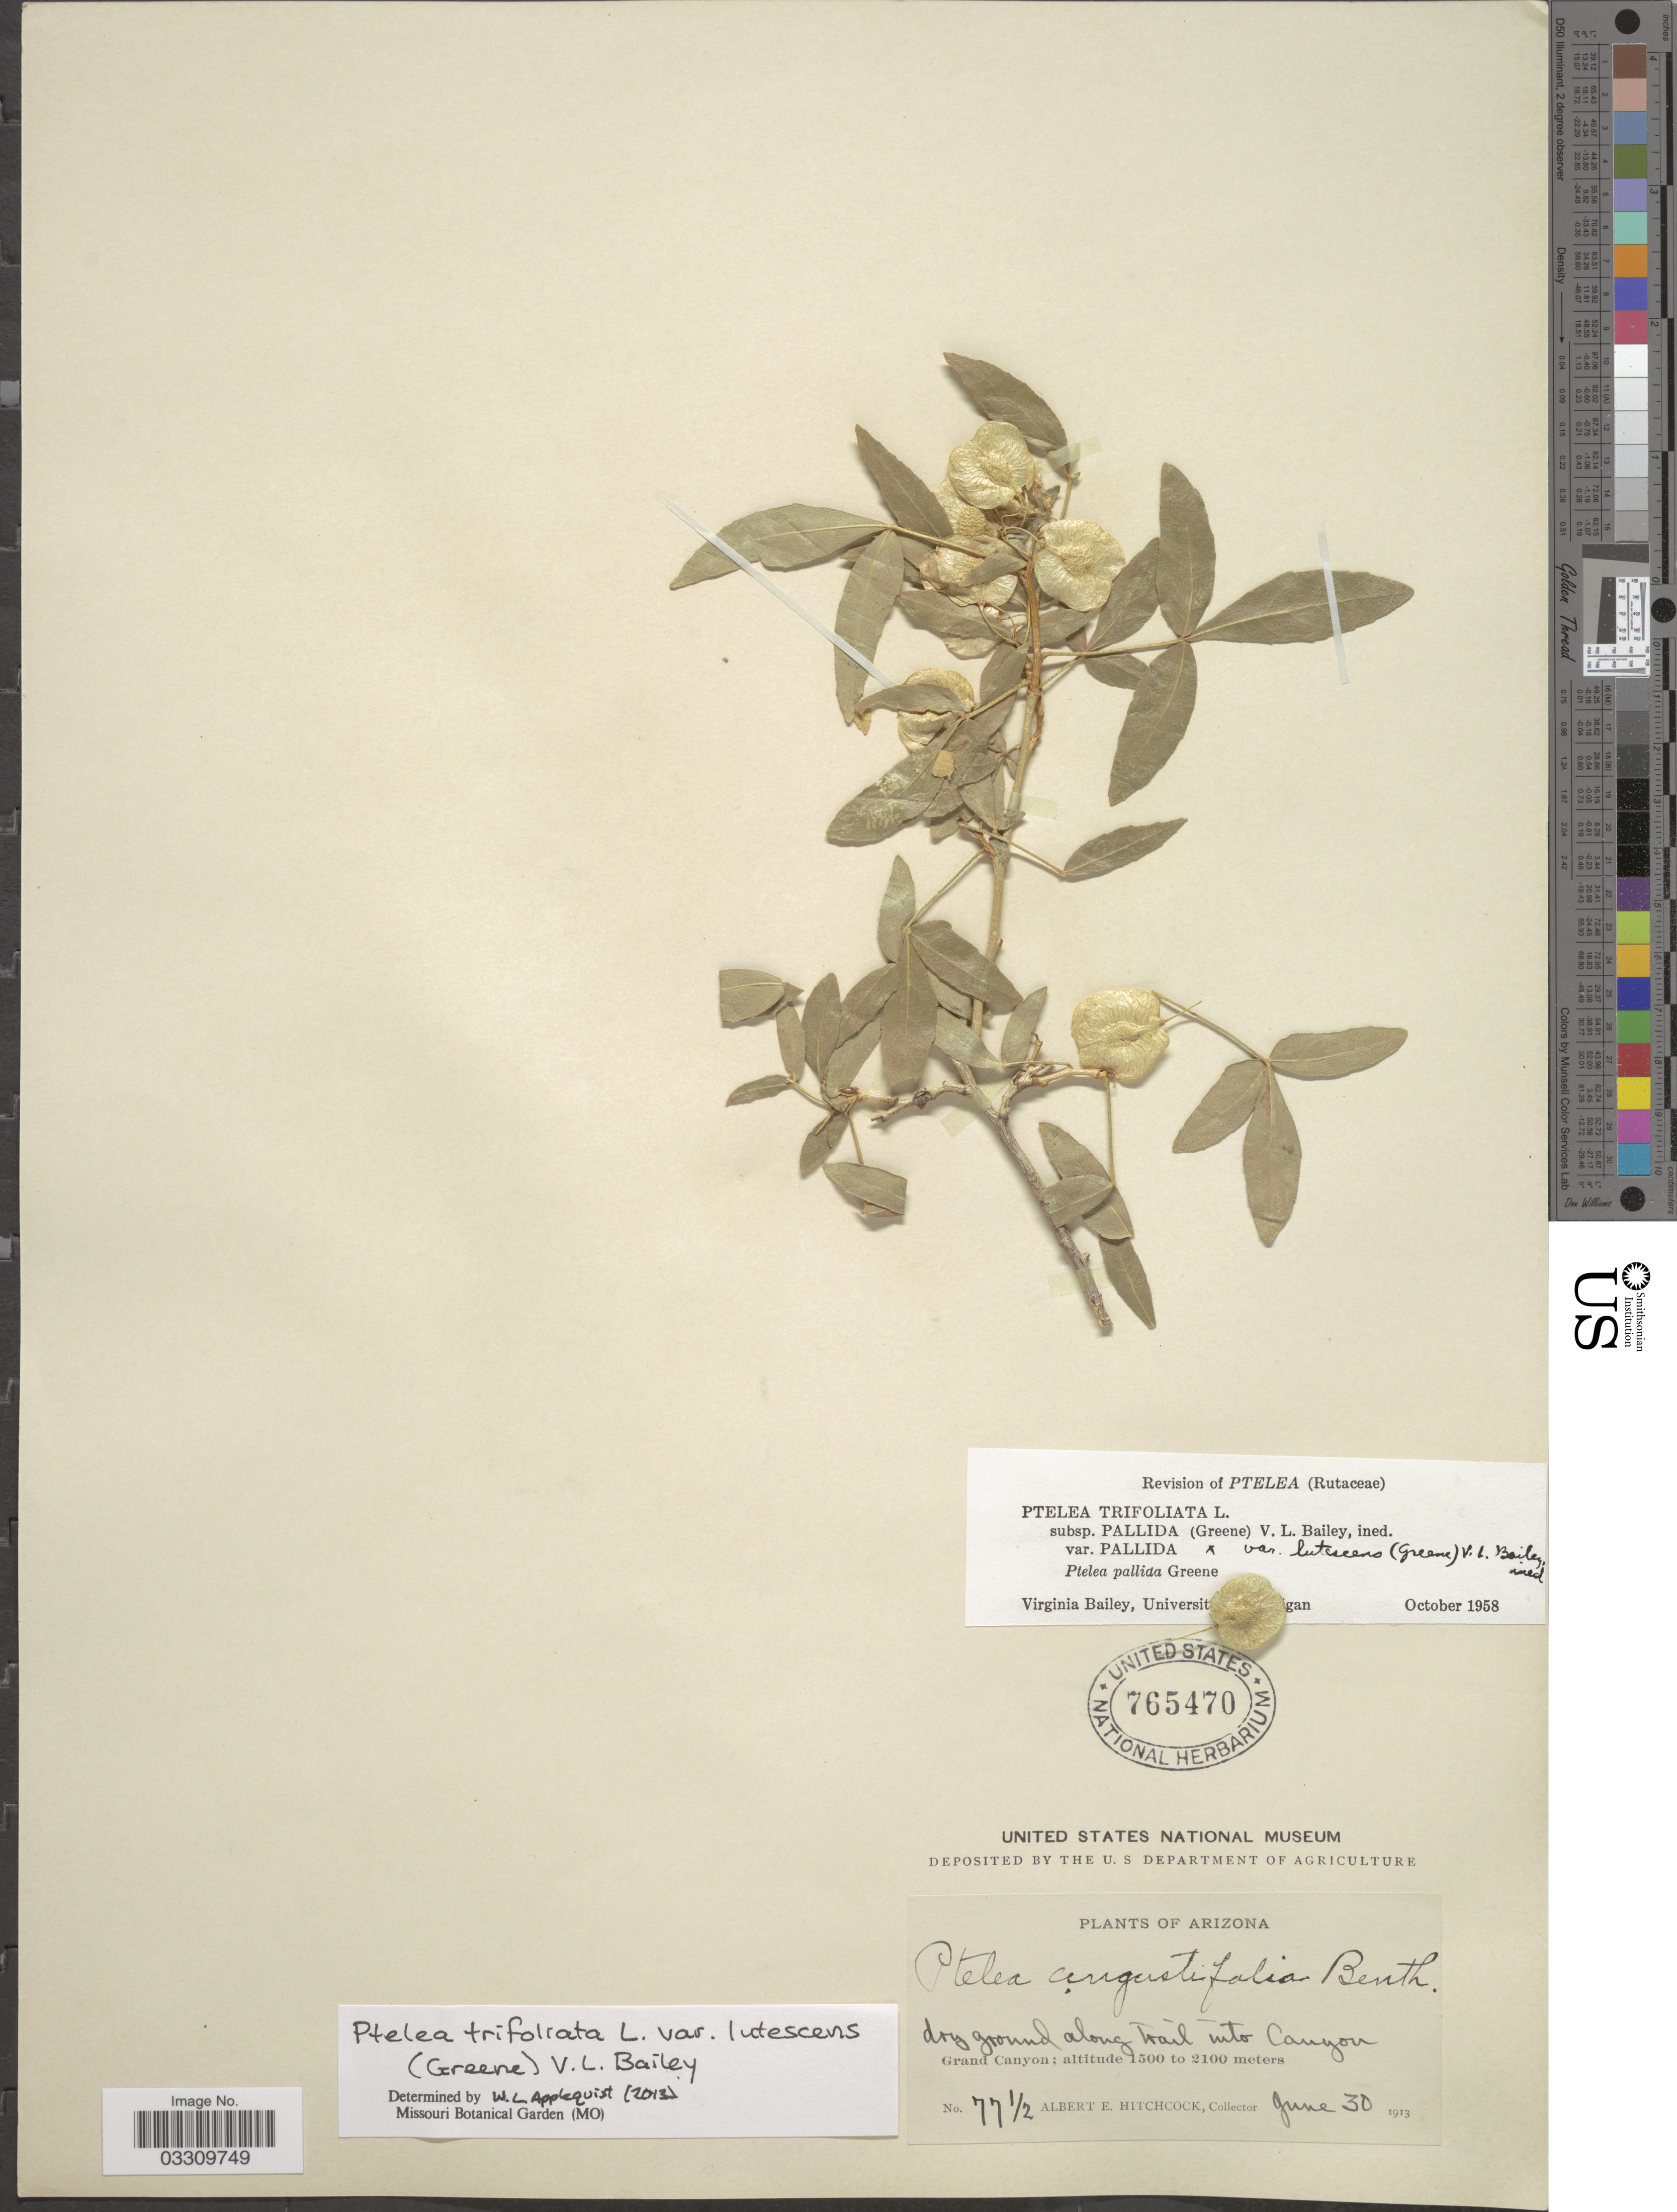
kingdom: Plantae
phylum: Tracheophyta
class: Magnoliopsida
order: Sapindales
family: Rutaceae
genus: Ptelea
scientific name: Ptelea trifoliata var. lutescens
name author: V. L. Bailey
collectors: A. Hitchcock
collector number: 77½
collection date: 1913-06-30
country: United States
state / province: Arizona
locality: Along Trail into Canyon, Grand Canyon.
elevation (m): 1500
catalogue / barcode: US 765470